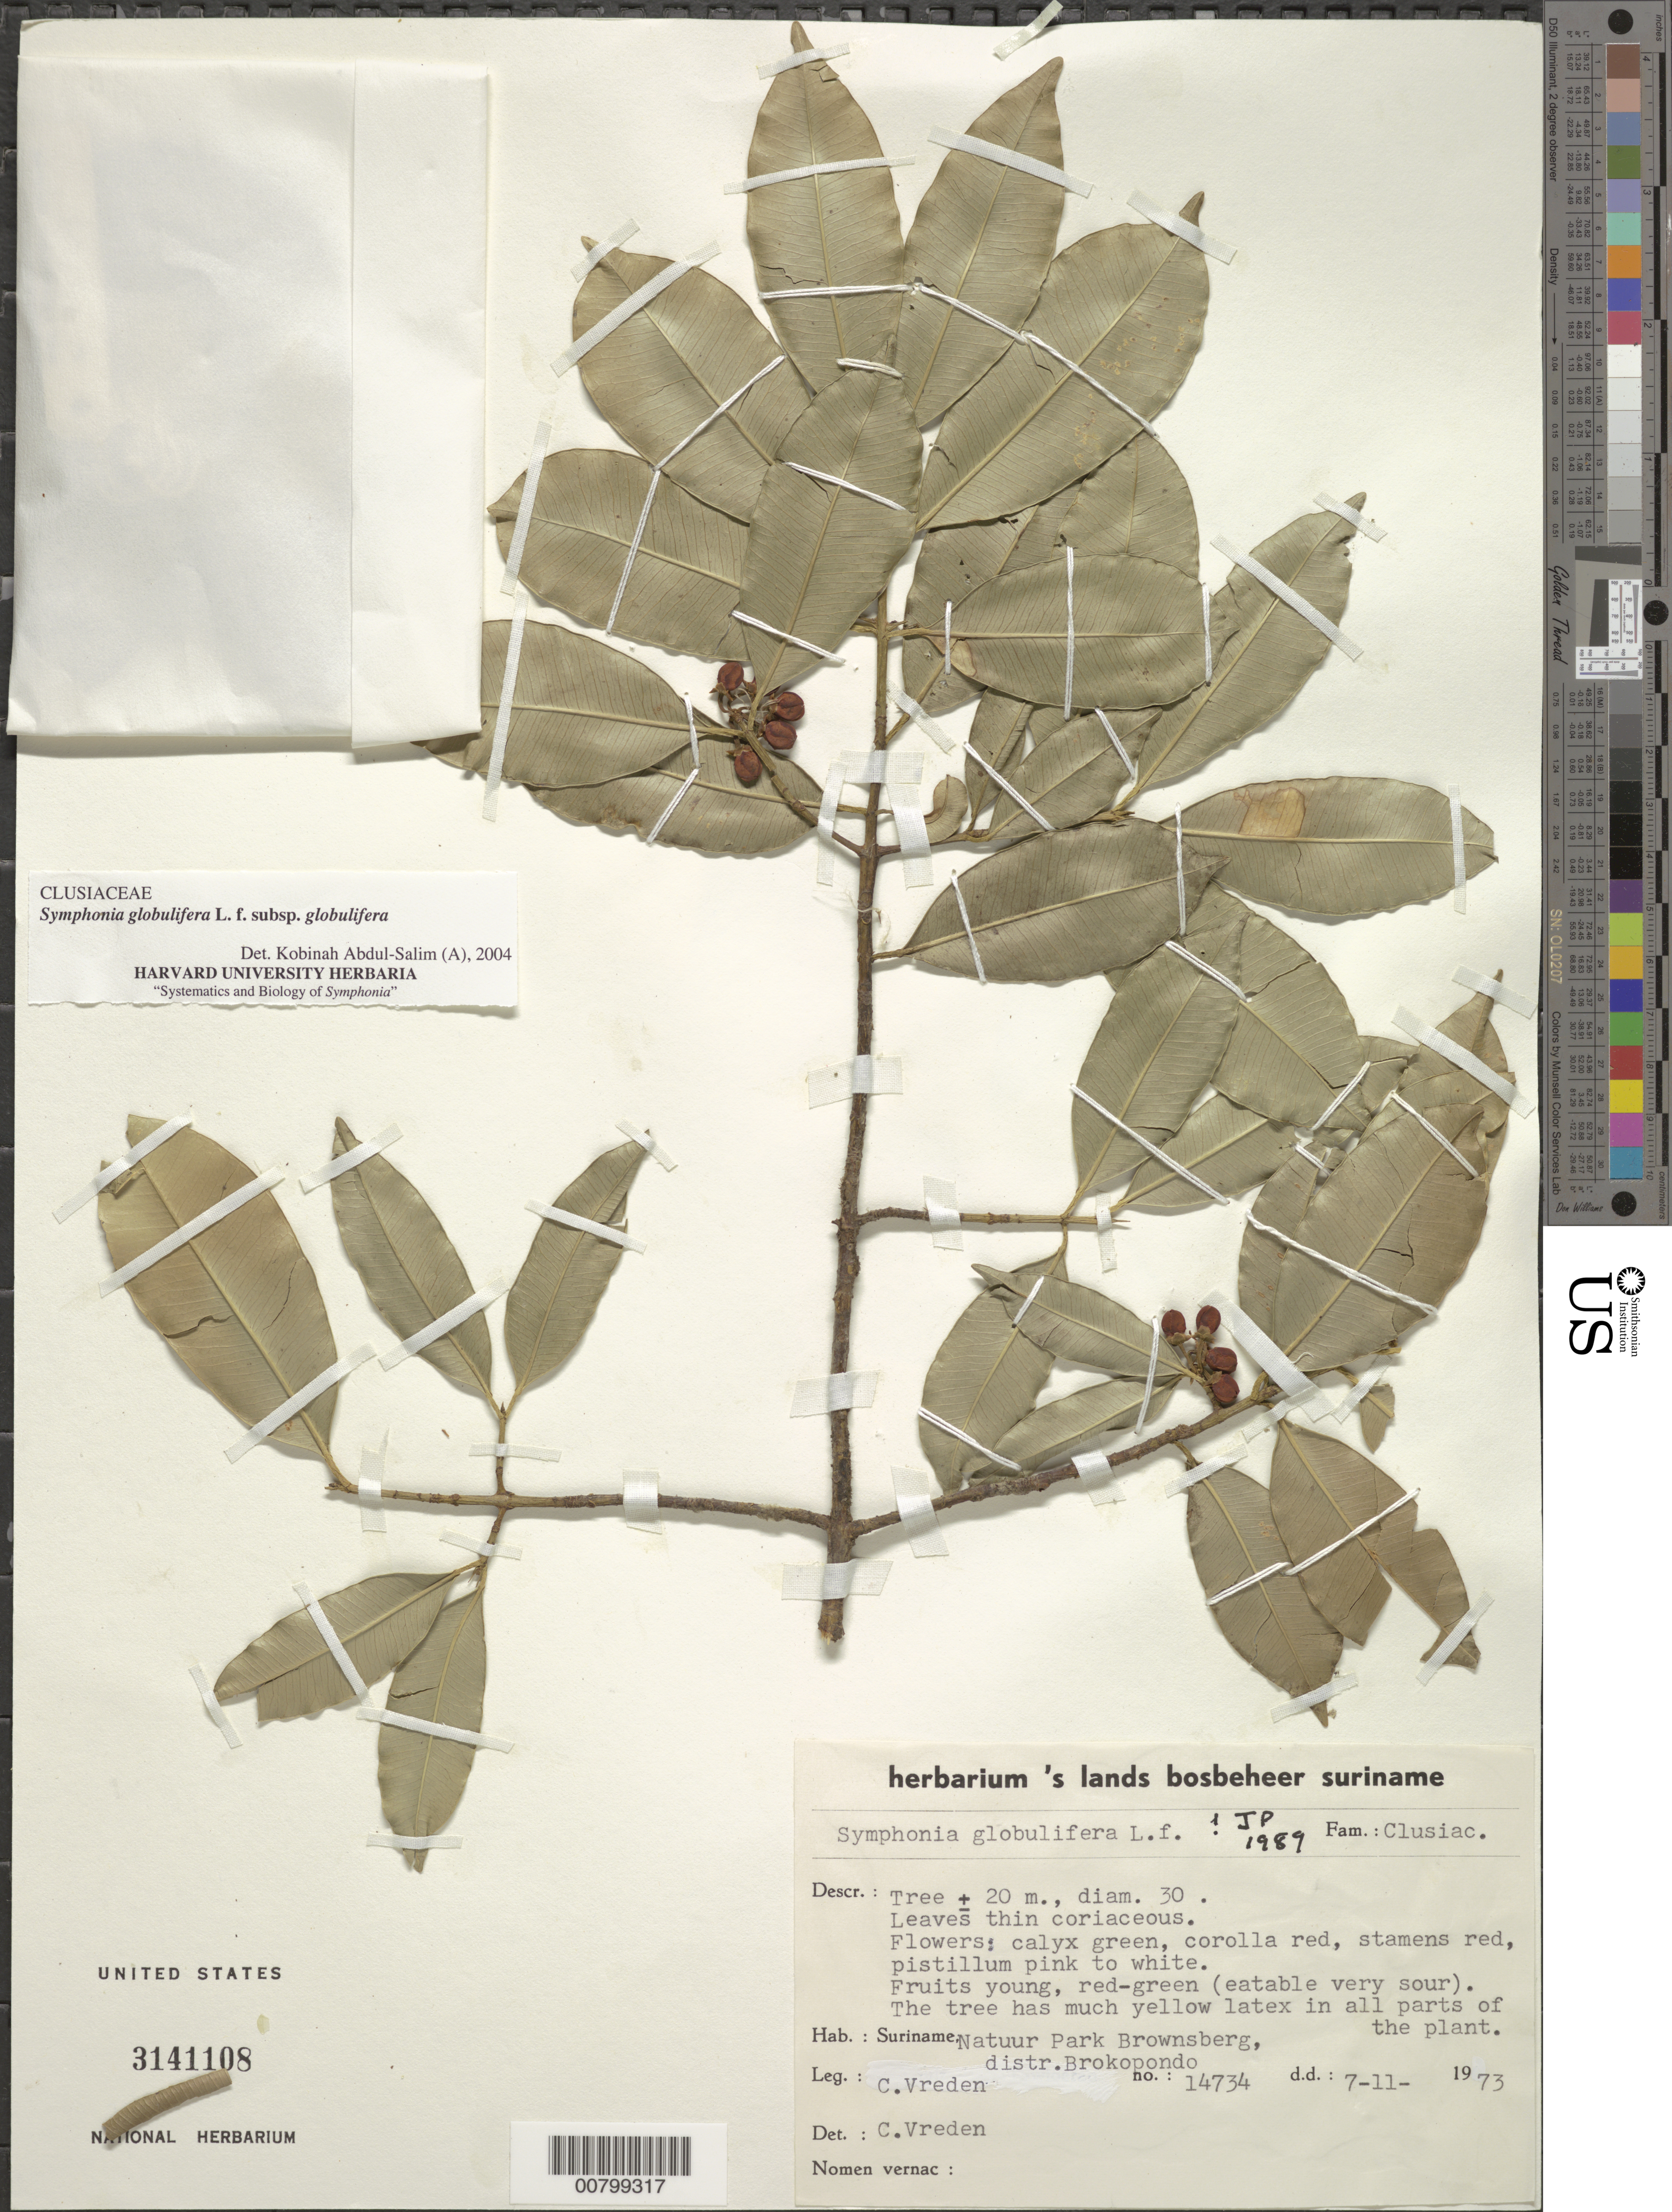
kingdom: Plantae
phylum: Tracheophyta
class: Magnoliopsida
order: Malpighiales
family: Clusiaceae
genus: Symphonia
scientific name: Symphonia globulifera subsp. globulifera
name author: L. f.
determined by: Abdul-Salim, K.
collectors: C. Vreden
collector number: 14734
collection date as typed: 7-Nov-73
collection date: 1973-11-07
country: Suriname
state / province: Brokopondo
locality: Brownsberg Nature Reserve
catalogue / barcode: US 3141108